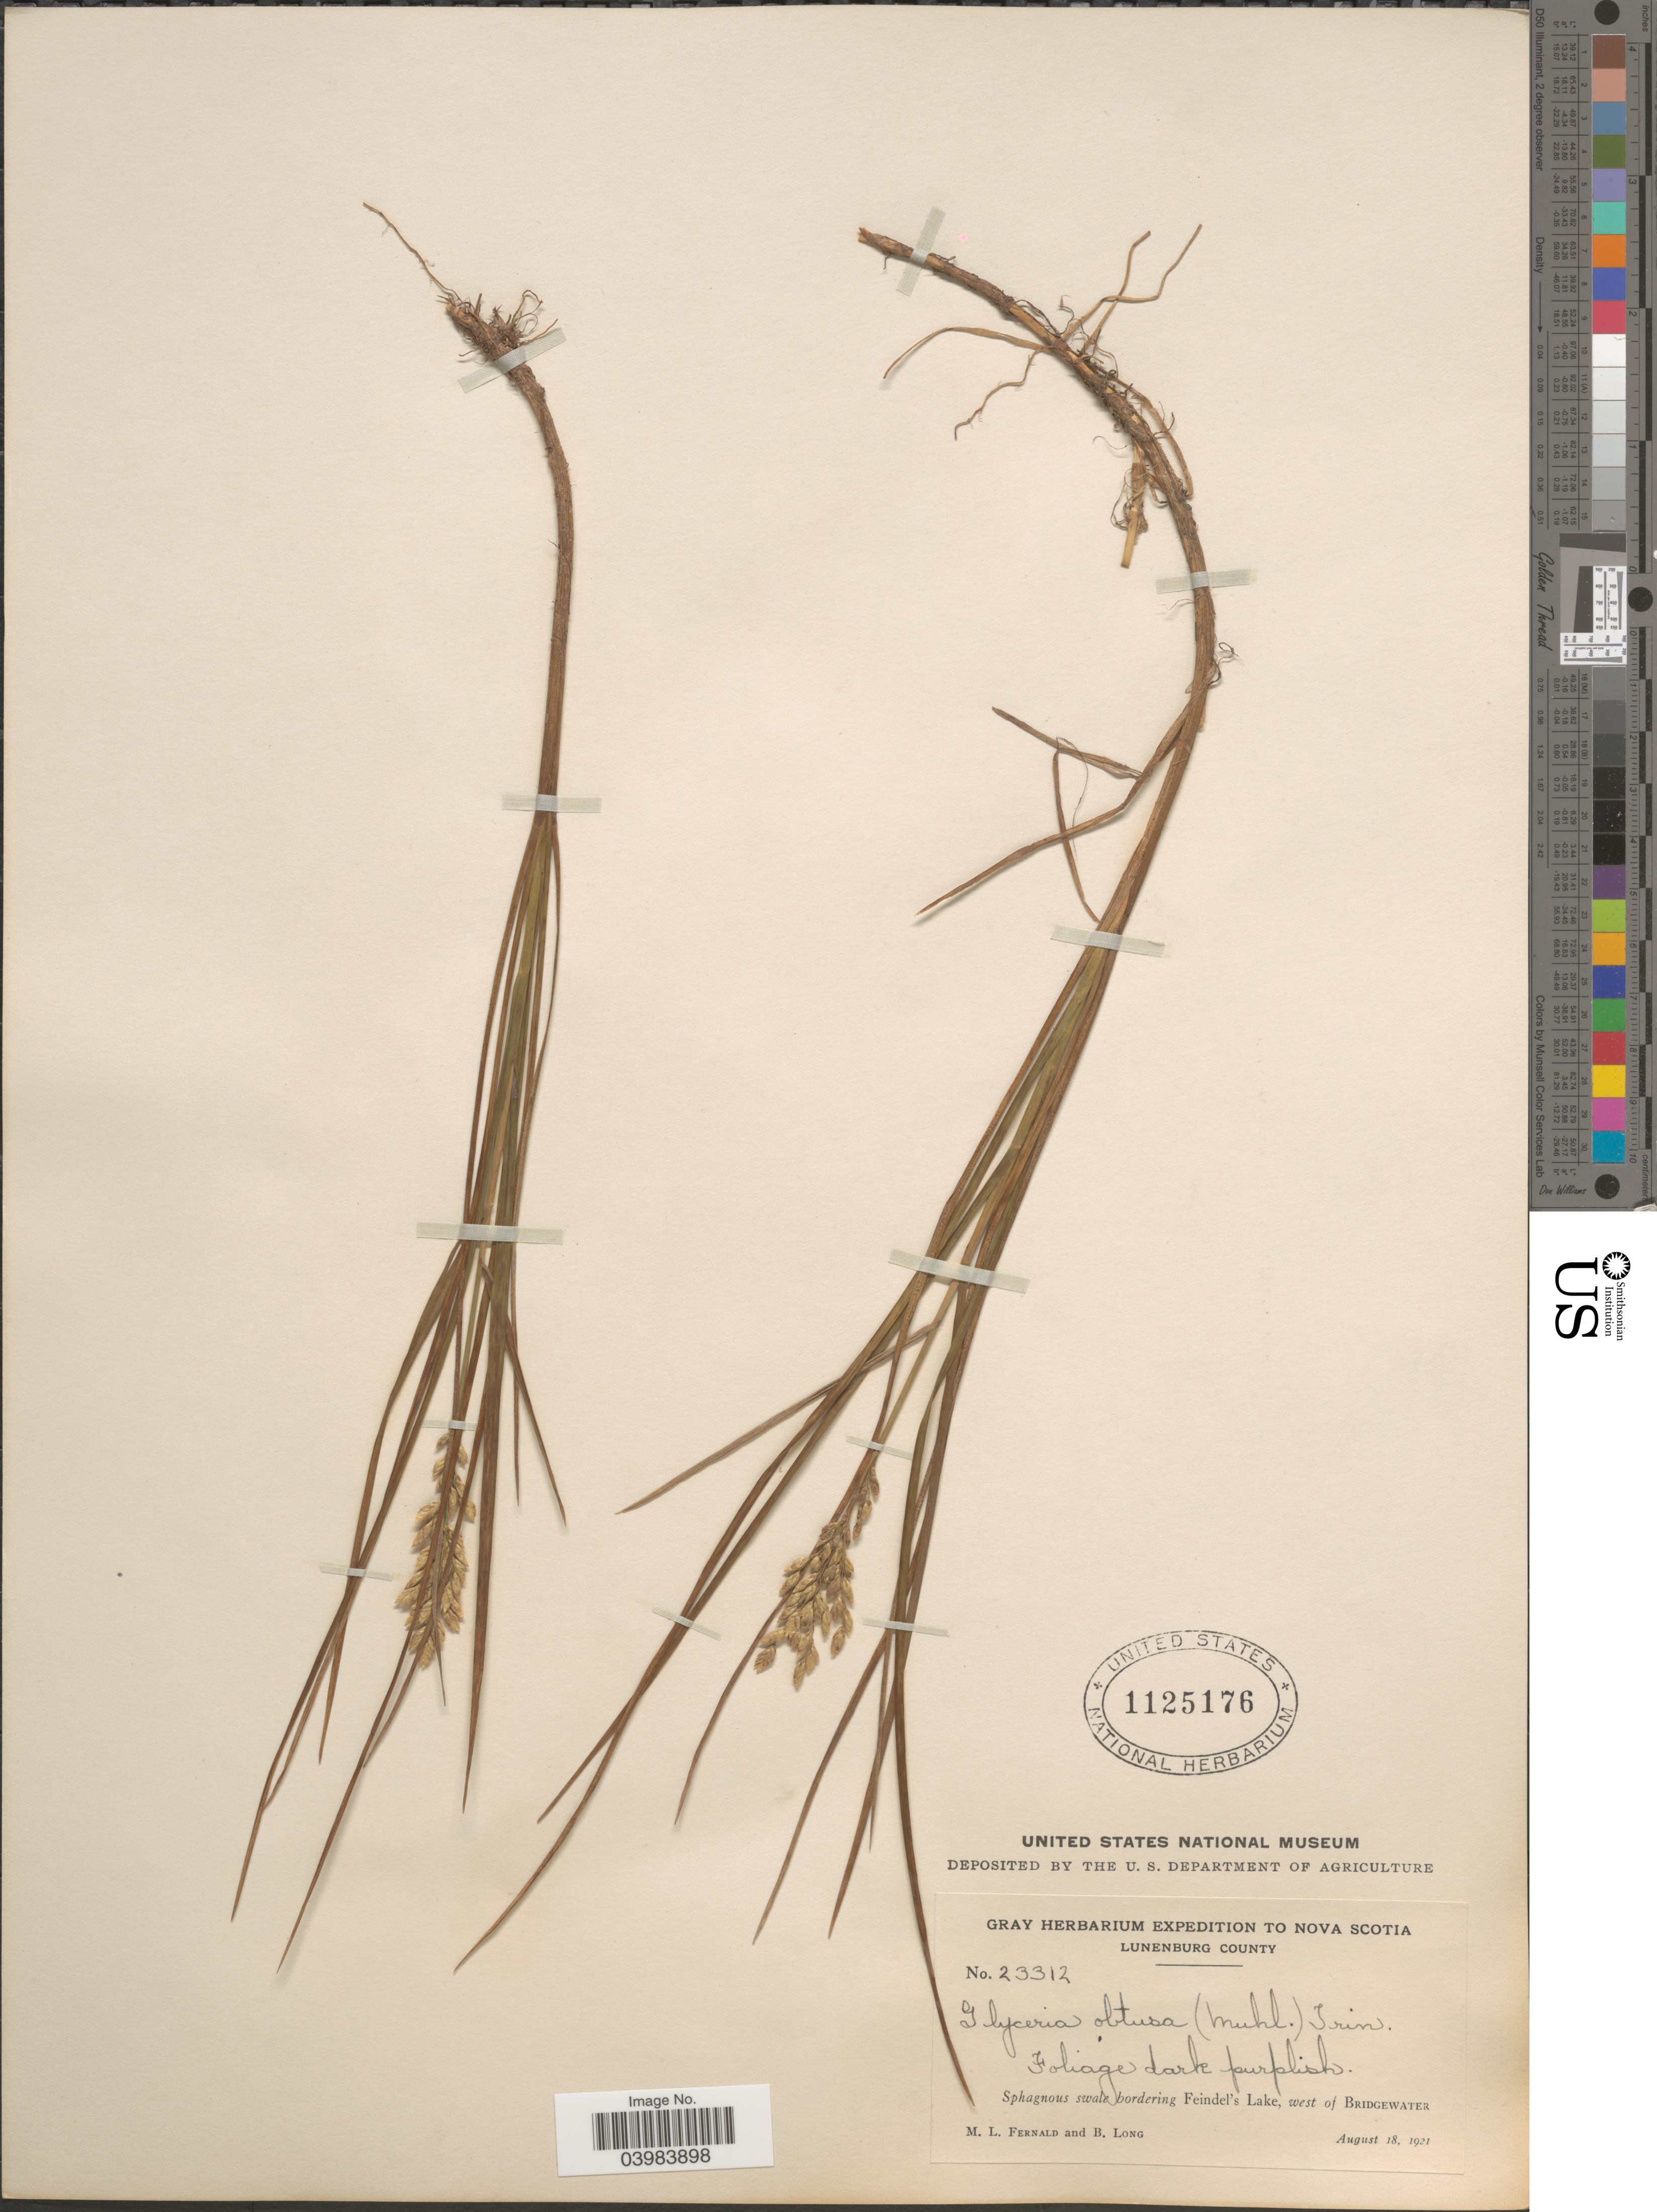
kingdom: Plantae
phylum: Tracheophyta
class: Liliopsida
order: Poales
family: Poaceae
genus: Glyceria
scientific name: Glyceria obtusa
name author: (Muhl.) Trin.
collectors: M. L. Fernald & B. Long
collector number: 23312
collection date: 1921-08-18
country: Canada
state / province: Nova Scotia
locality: Lunenburg County. Sphagnous swale bordering Feindel's Lake, west of Bridgewater.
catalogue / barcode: US 1125176